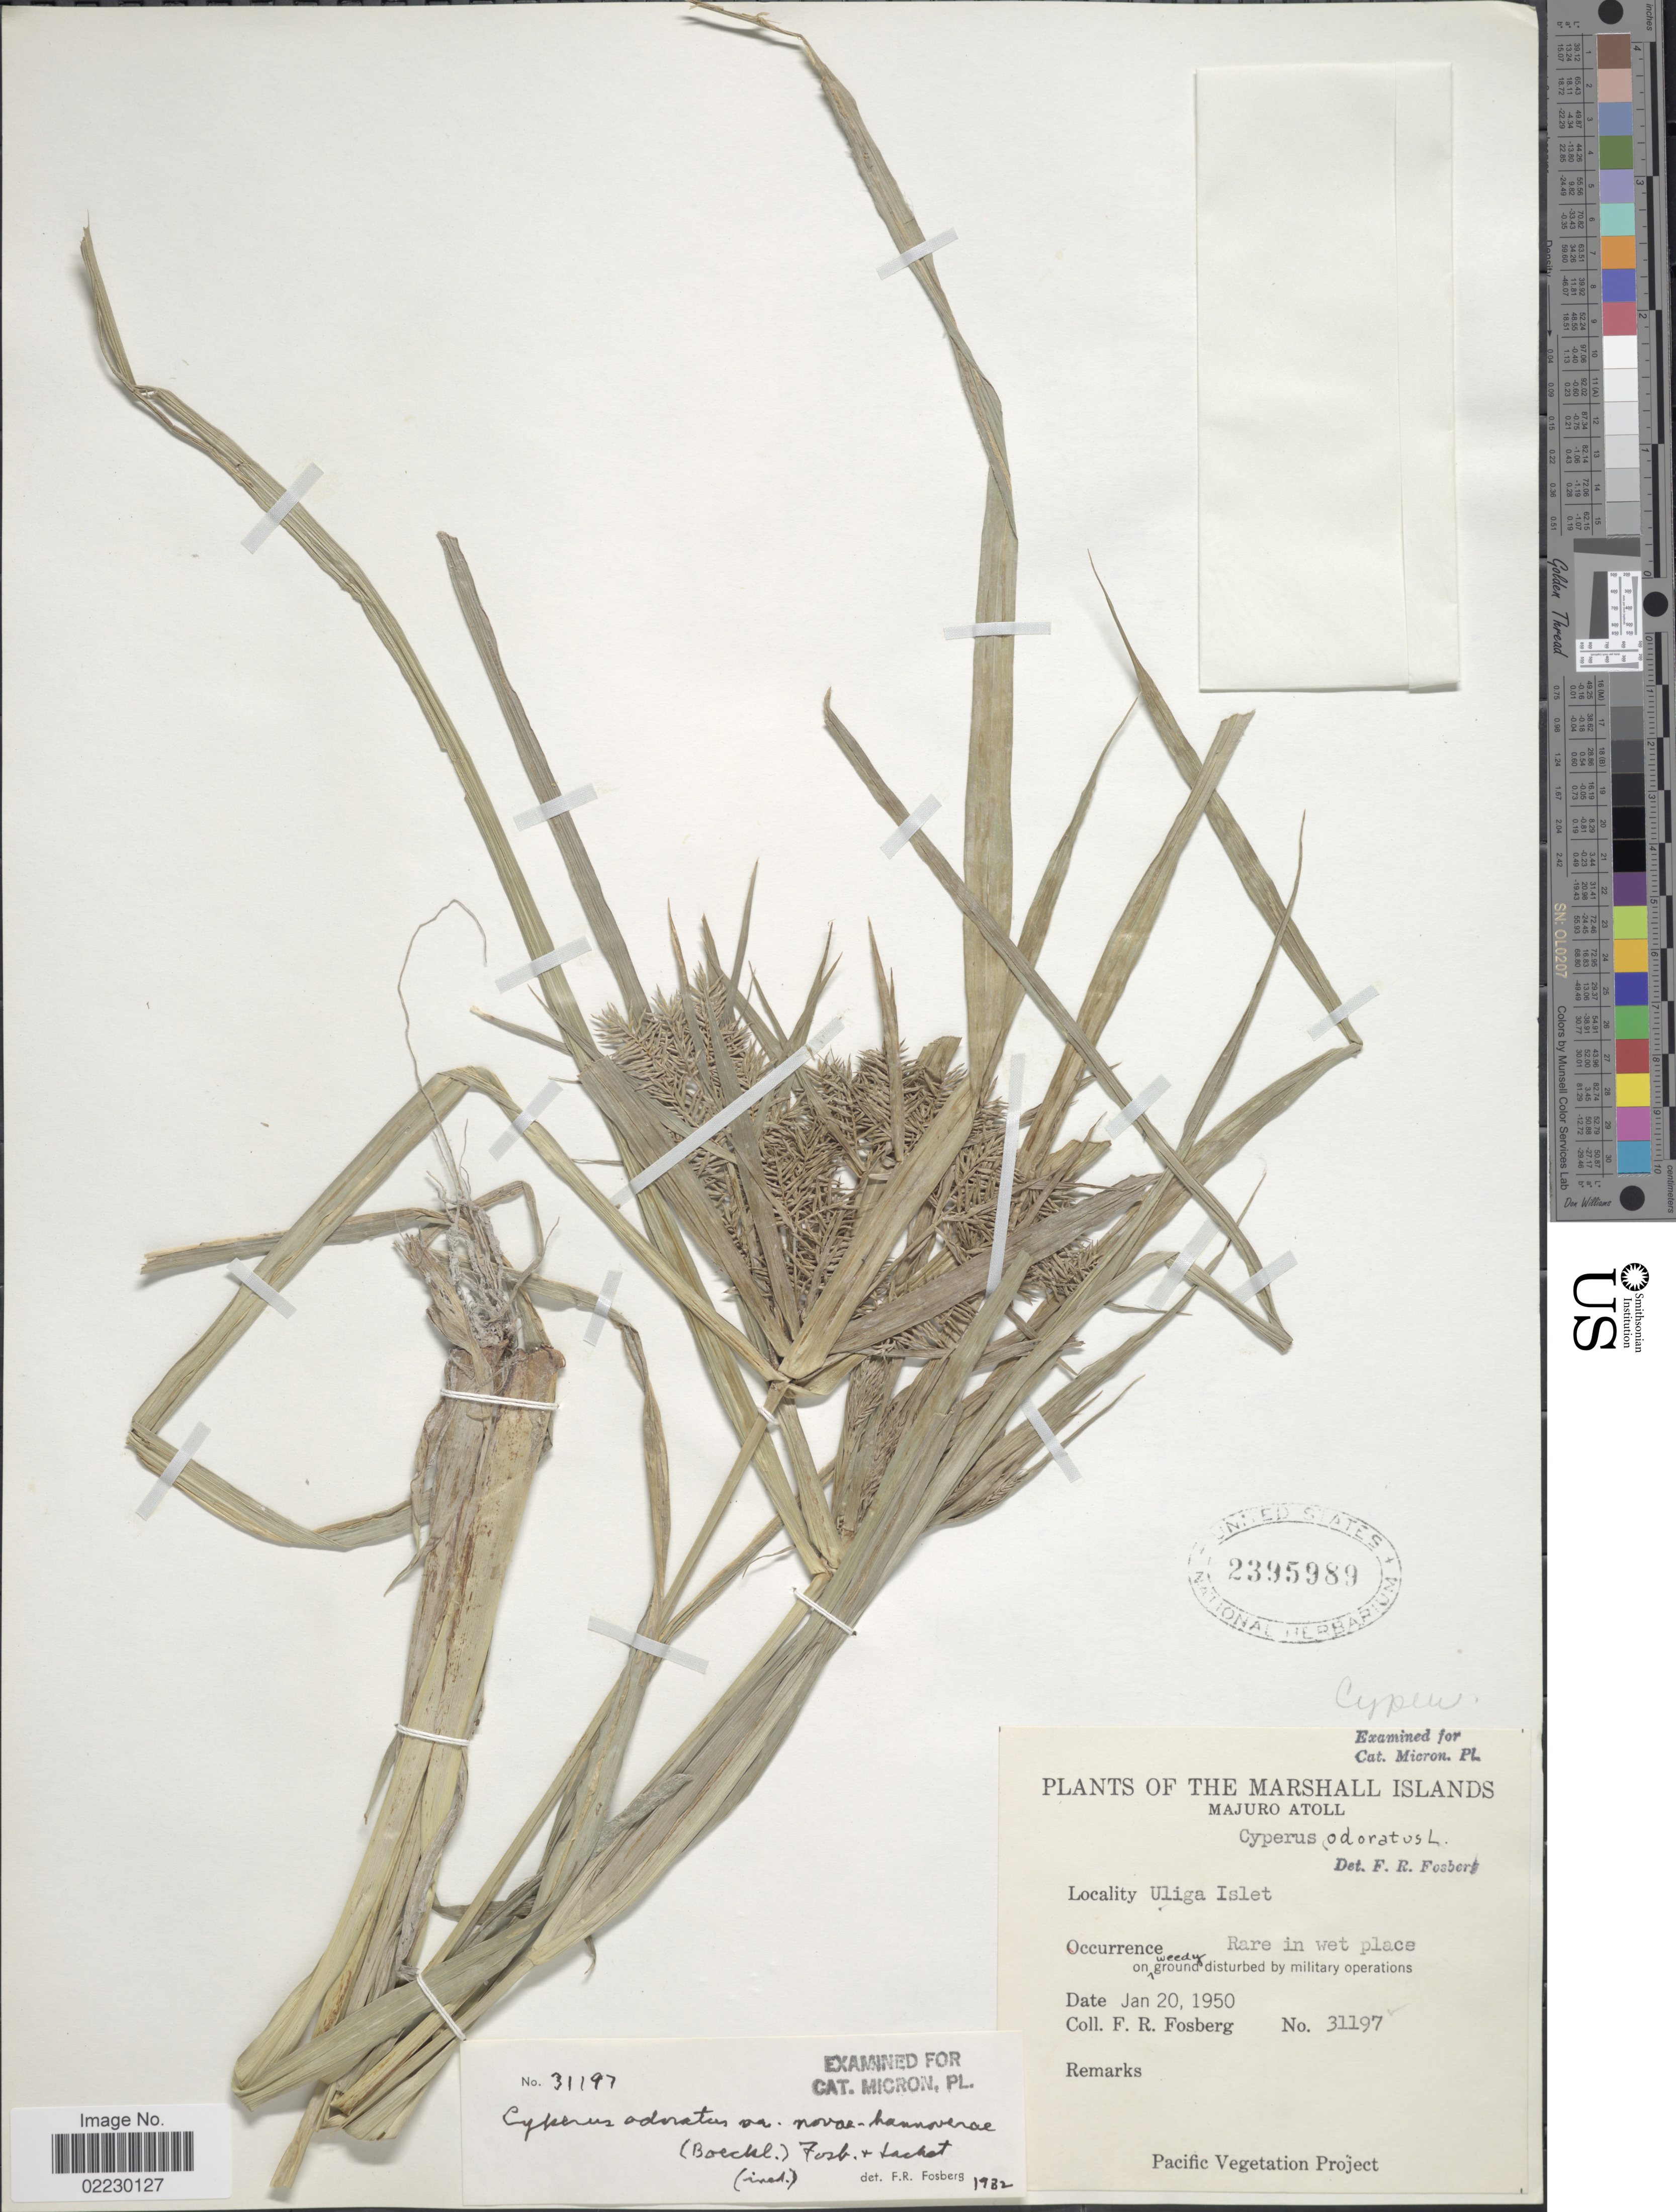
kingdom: Plantae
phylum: Tracheophyta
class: Liliopsida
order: Poales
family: Cyperaceae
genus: Cyperus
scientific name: Cyperus odoratus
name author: L.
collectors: F. R. Fosberg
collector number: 31197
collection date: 1950-01-20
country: Marshall Islands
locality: Majuro Atoll, Uliga Islet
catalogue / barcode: US 2395989